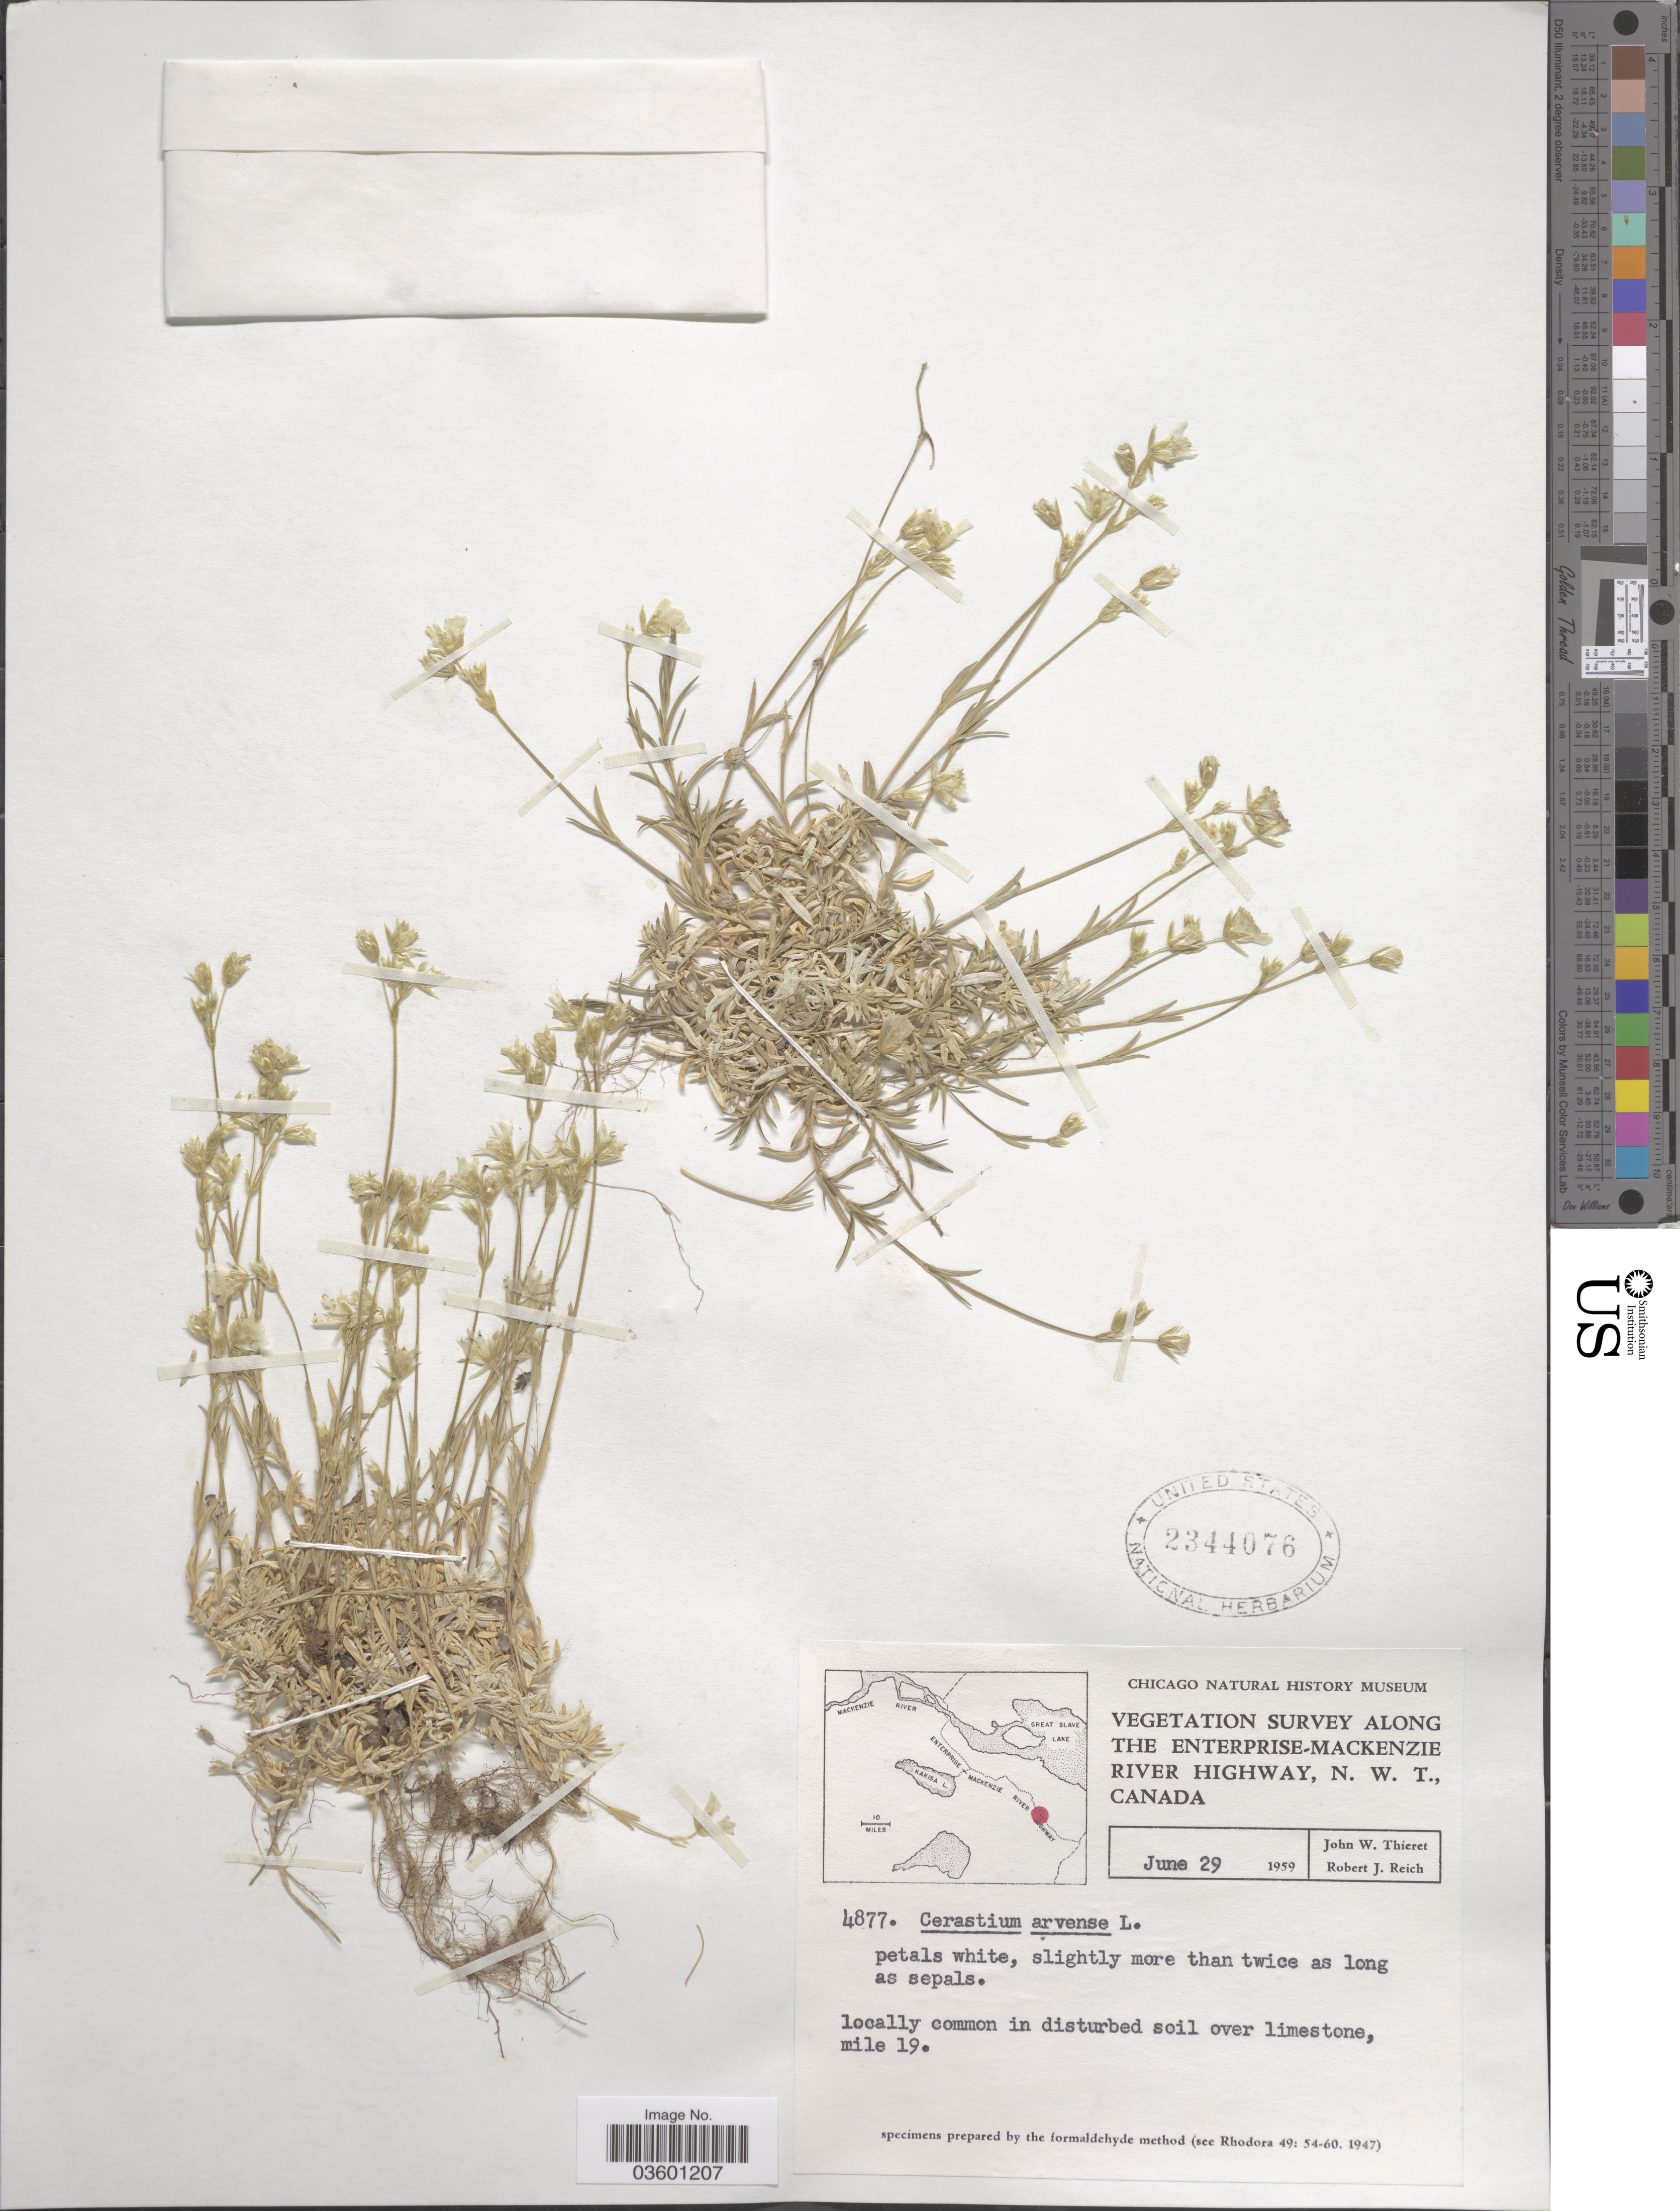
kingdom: Plantae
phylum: Tracheophyta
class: Magnoliopsida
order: Caryophyllales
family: Caryophyllaceae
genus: Cerastium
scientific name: Cerastium arvense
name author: L.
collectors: J. W. Thieret & R. Reich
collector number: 4877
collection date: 1959-06-29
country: Canada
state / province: Northwest Territories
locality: Along the Enterprise-Mackenzie River Highway. Mile 19.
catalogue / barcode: US 2344076